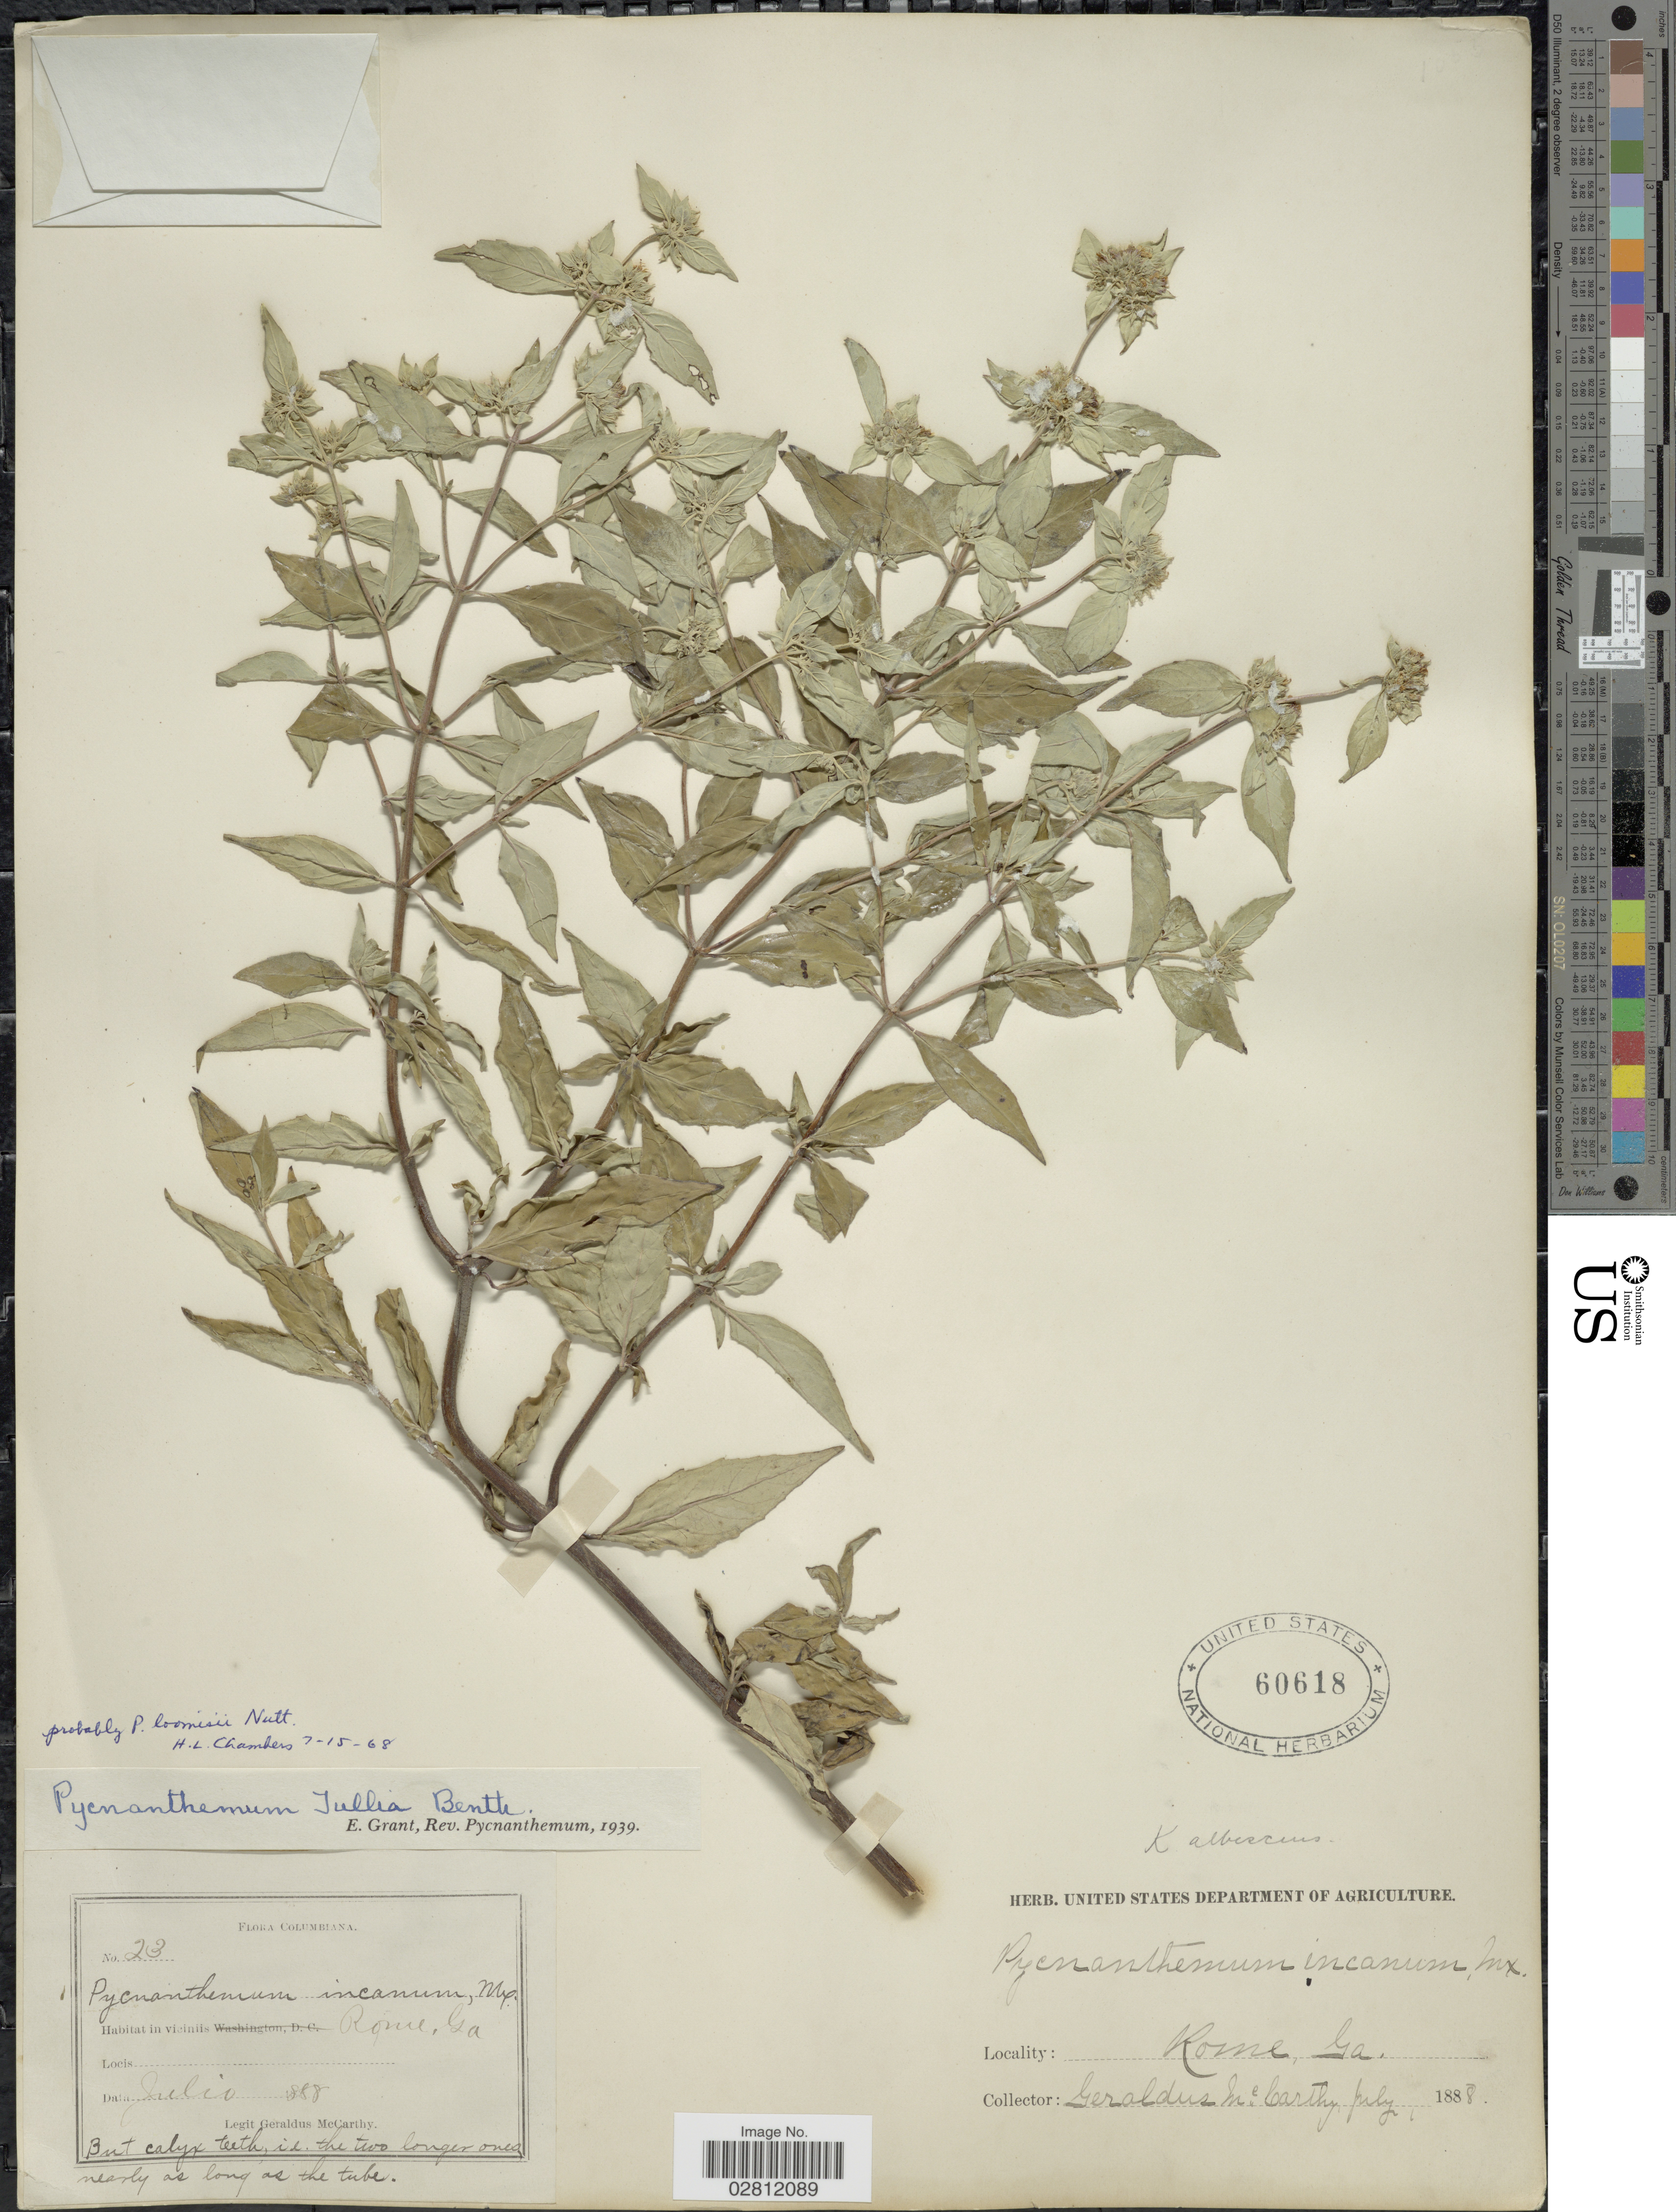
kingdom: Plantae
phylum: Tracheophyta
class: Magnoliopsida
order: Lamiales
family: Lamiaceae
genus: Pycnanthemum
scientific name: Pycnanthemum loomisii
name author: Nutt.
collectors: M. McCarthy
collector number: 23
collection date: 1888-07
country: United States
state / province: Georgia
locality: Rome.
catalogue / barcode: US 60618